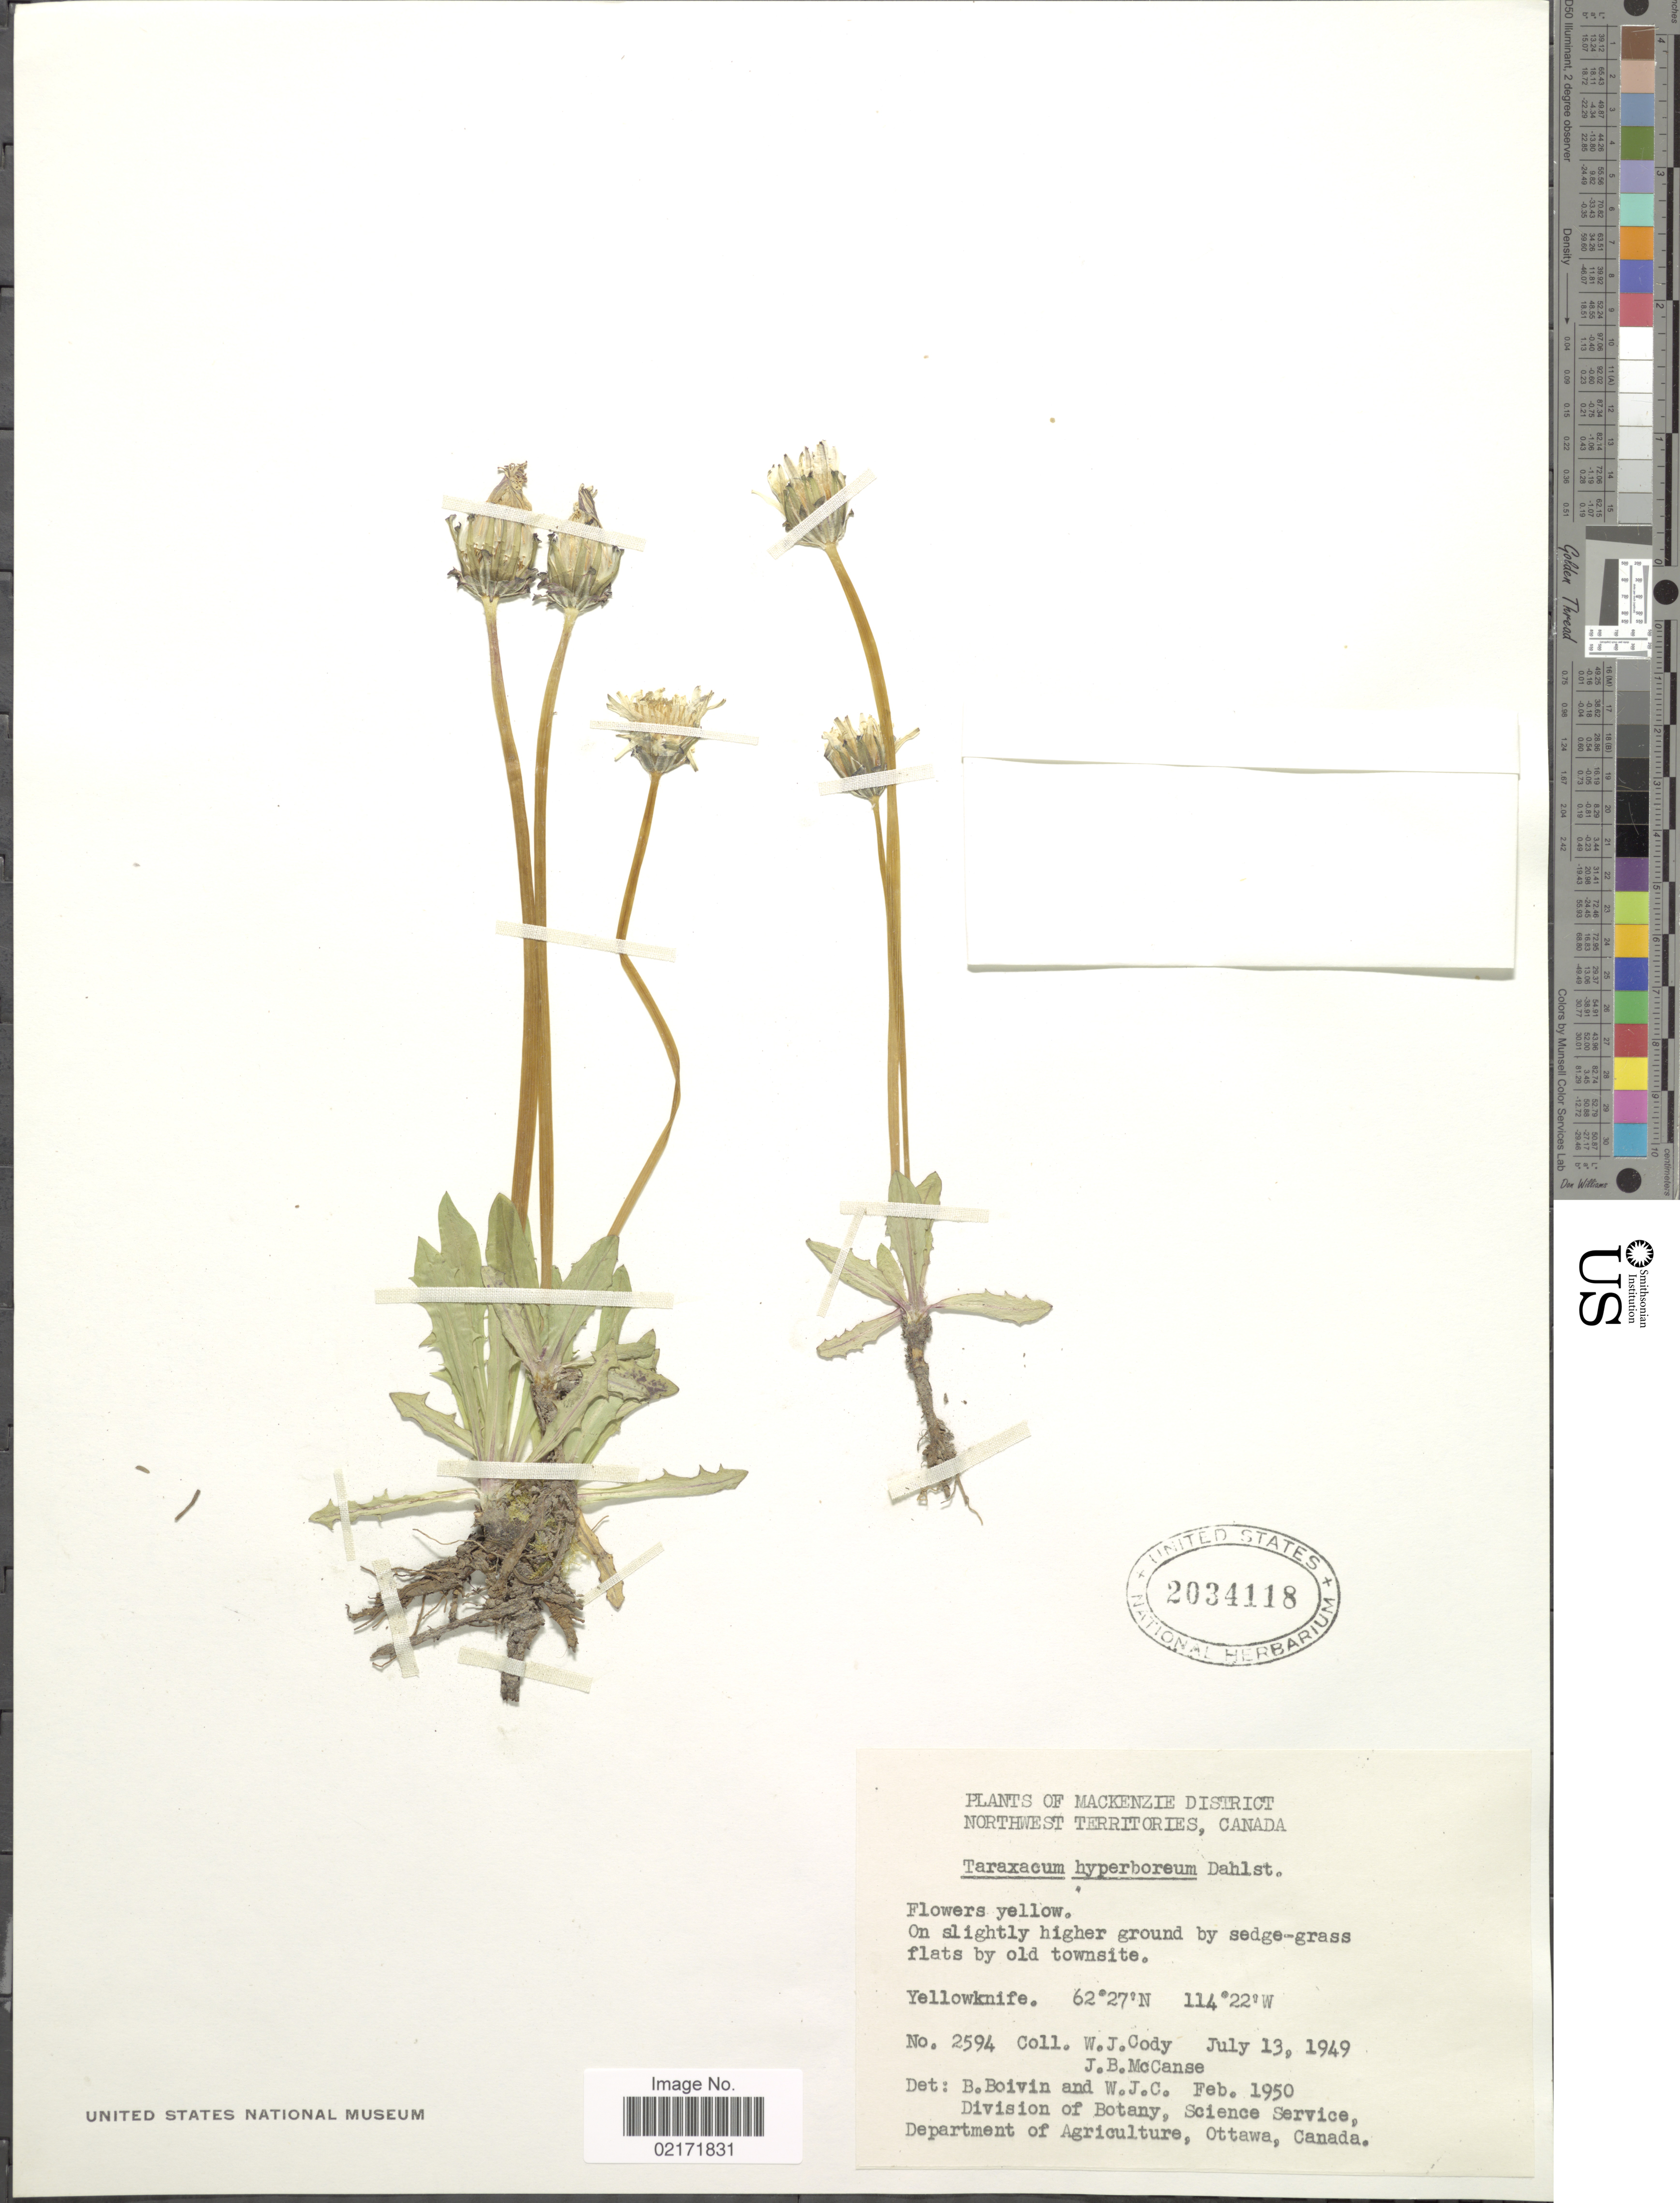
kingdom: Plantae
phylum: Tracheophyta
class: Magnoliopsida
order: Asterales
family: Asteraceae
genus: Taraxacum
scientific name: Taraxacum hyperboreum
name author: Dahlst.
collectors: W. Cody & J. McCanse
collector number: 2594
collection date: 1949-07-13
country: Canada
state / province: Northwest Territories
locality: Mackenzie District, on slightly higher ground by sedge-grass flats by old townsite, Yellowknife.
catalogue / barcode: US 203118